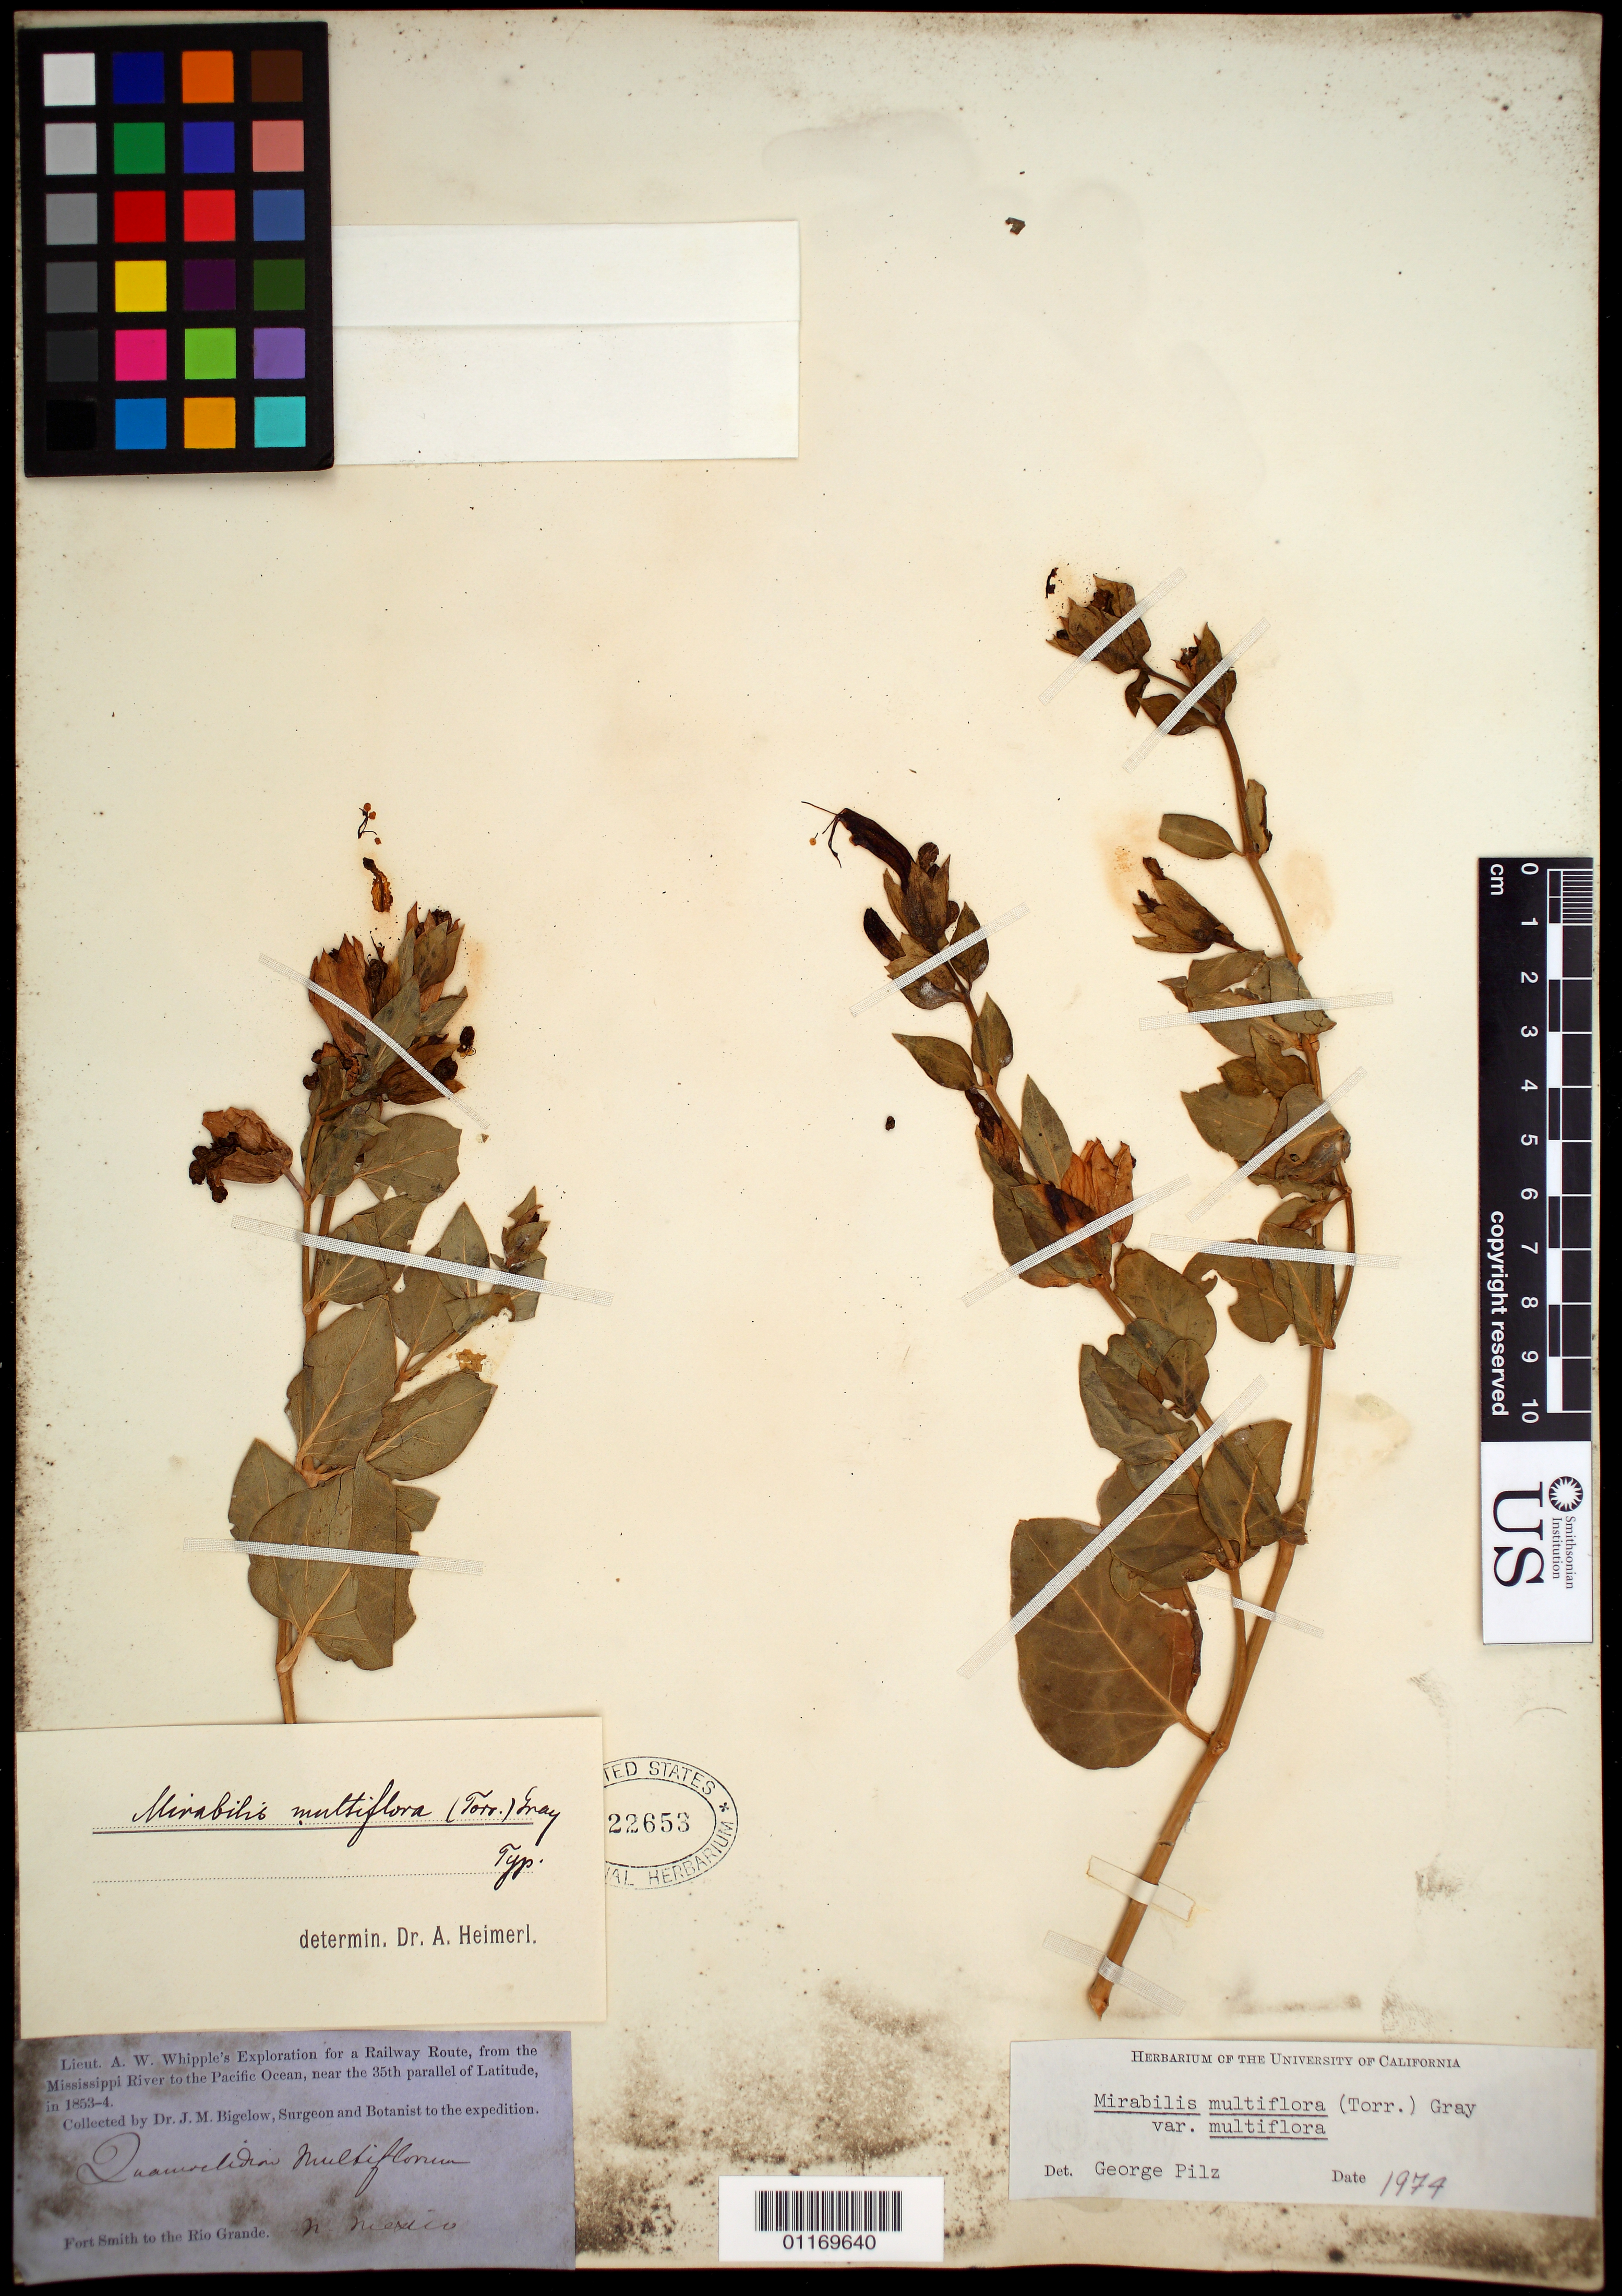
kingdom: Plantae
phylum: Tracheophyta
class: Magnoliopsida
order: Caryophyllales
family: Nyctaginaceae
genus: Mirabilis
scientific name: Mirabilis multiflora var. multiflora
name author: (Torr.) A. Gray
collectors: J. M. Bigelow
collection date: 1853/1854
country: United States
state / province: New Mexico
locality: Fort Smith to the Rio Grande.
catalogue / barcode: US 22653